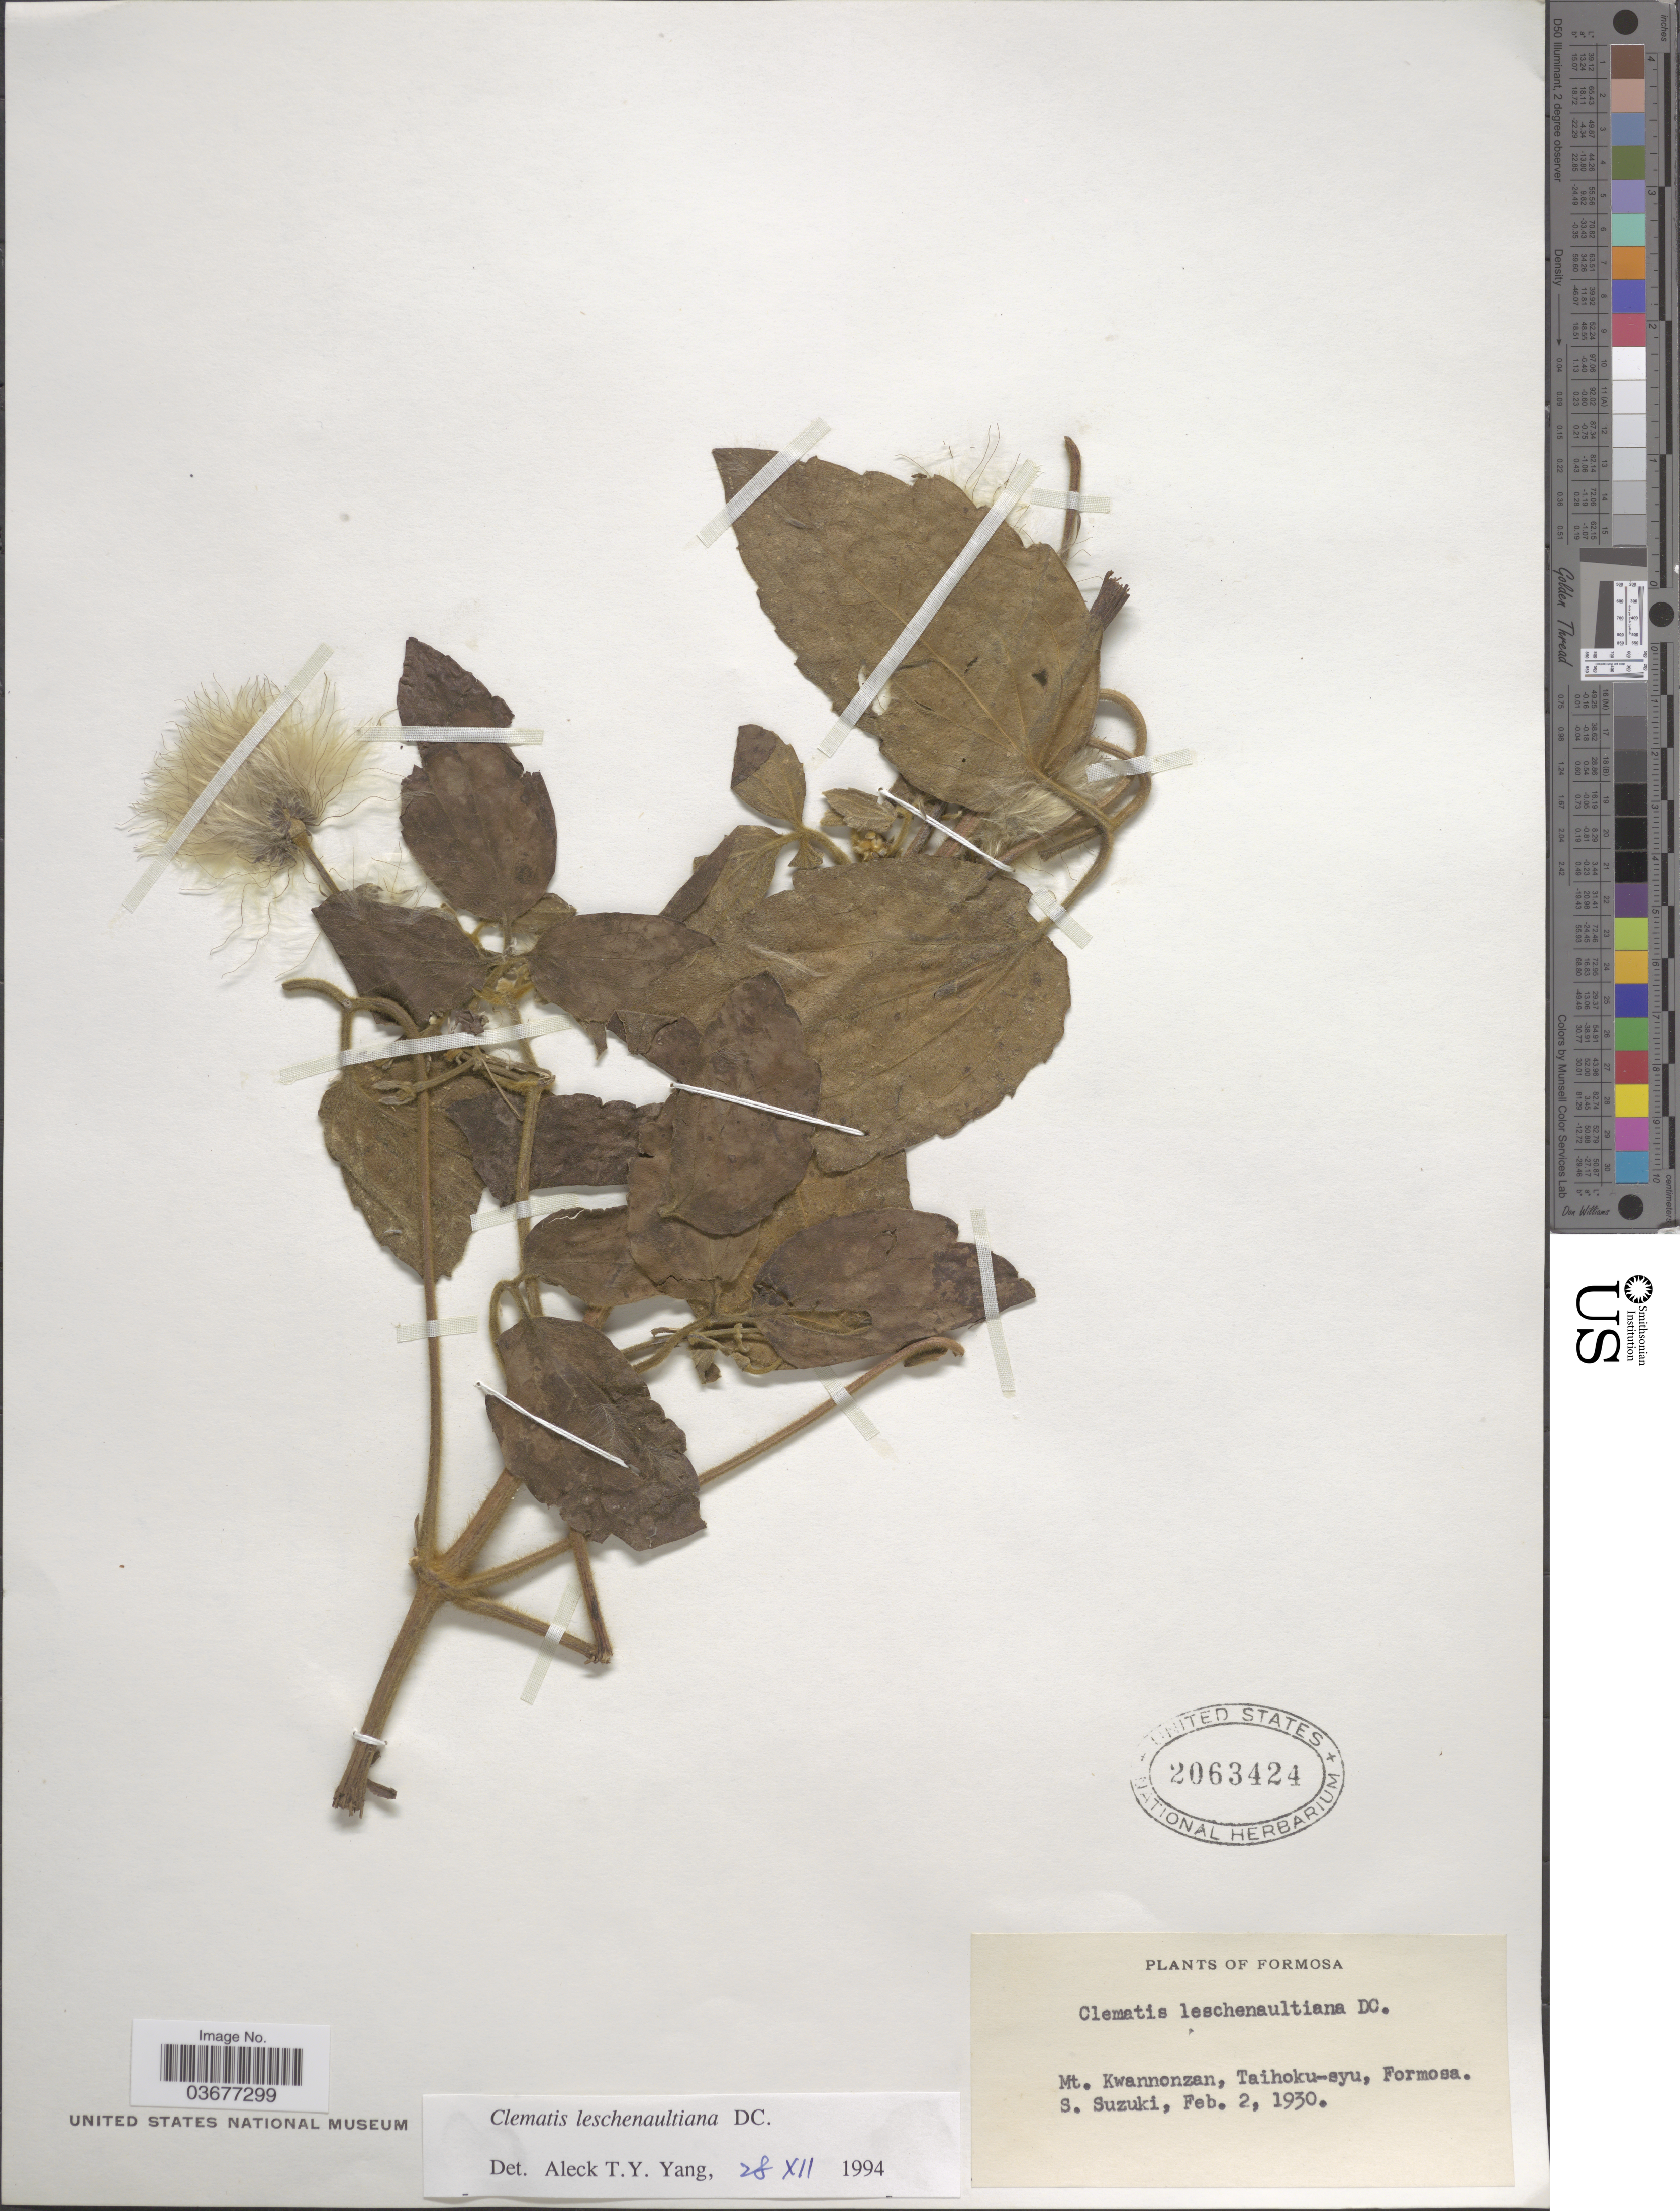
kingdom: Plantae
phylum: Tracheophyta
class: Magnoliopsida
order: Ranunculales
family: Ranunculaceae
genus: Clematis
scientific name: Clematis leschenaultiana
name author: DC.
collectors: S. Suzuki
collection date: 1930-02-02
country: Taiwan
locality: Formosa. Mt. Kwannonzan, Taihoku-syu.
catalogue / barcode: US 2063424